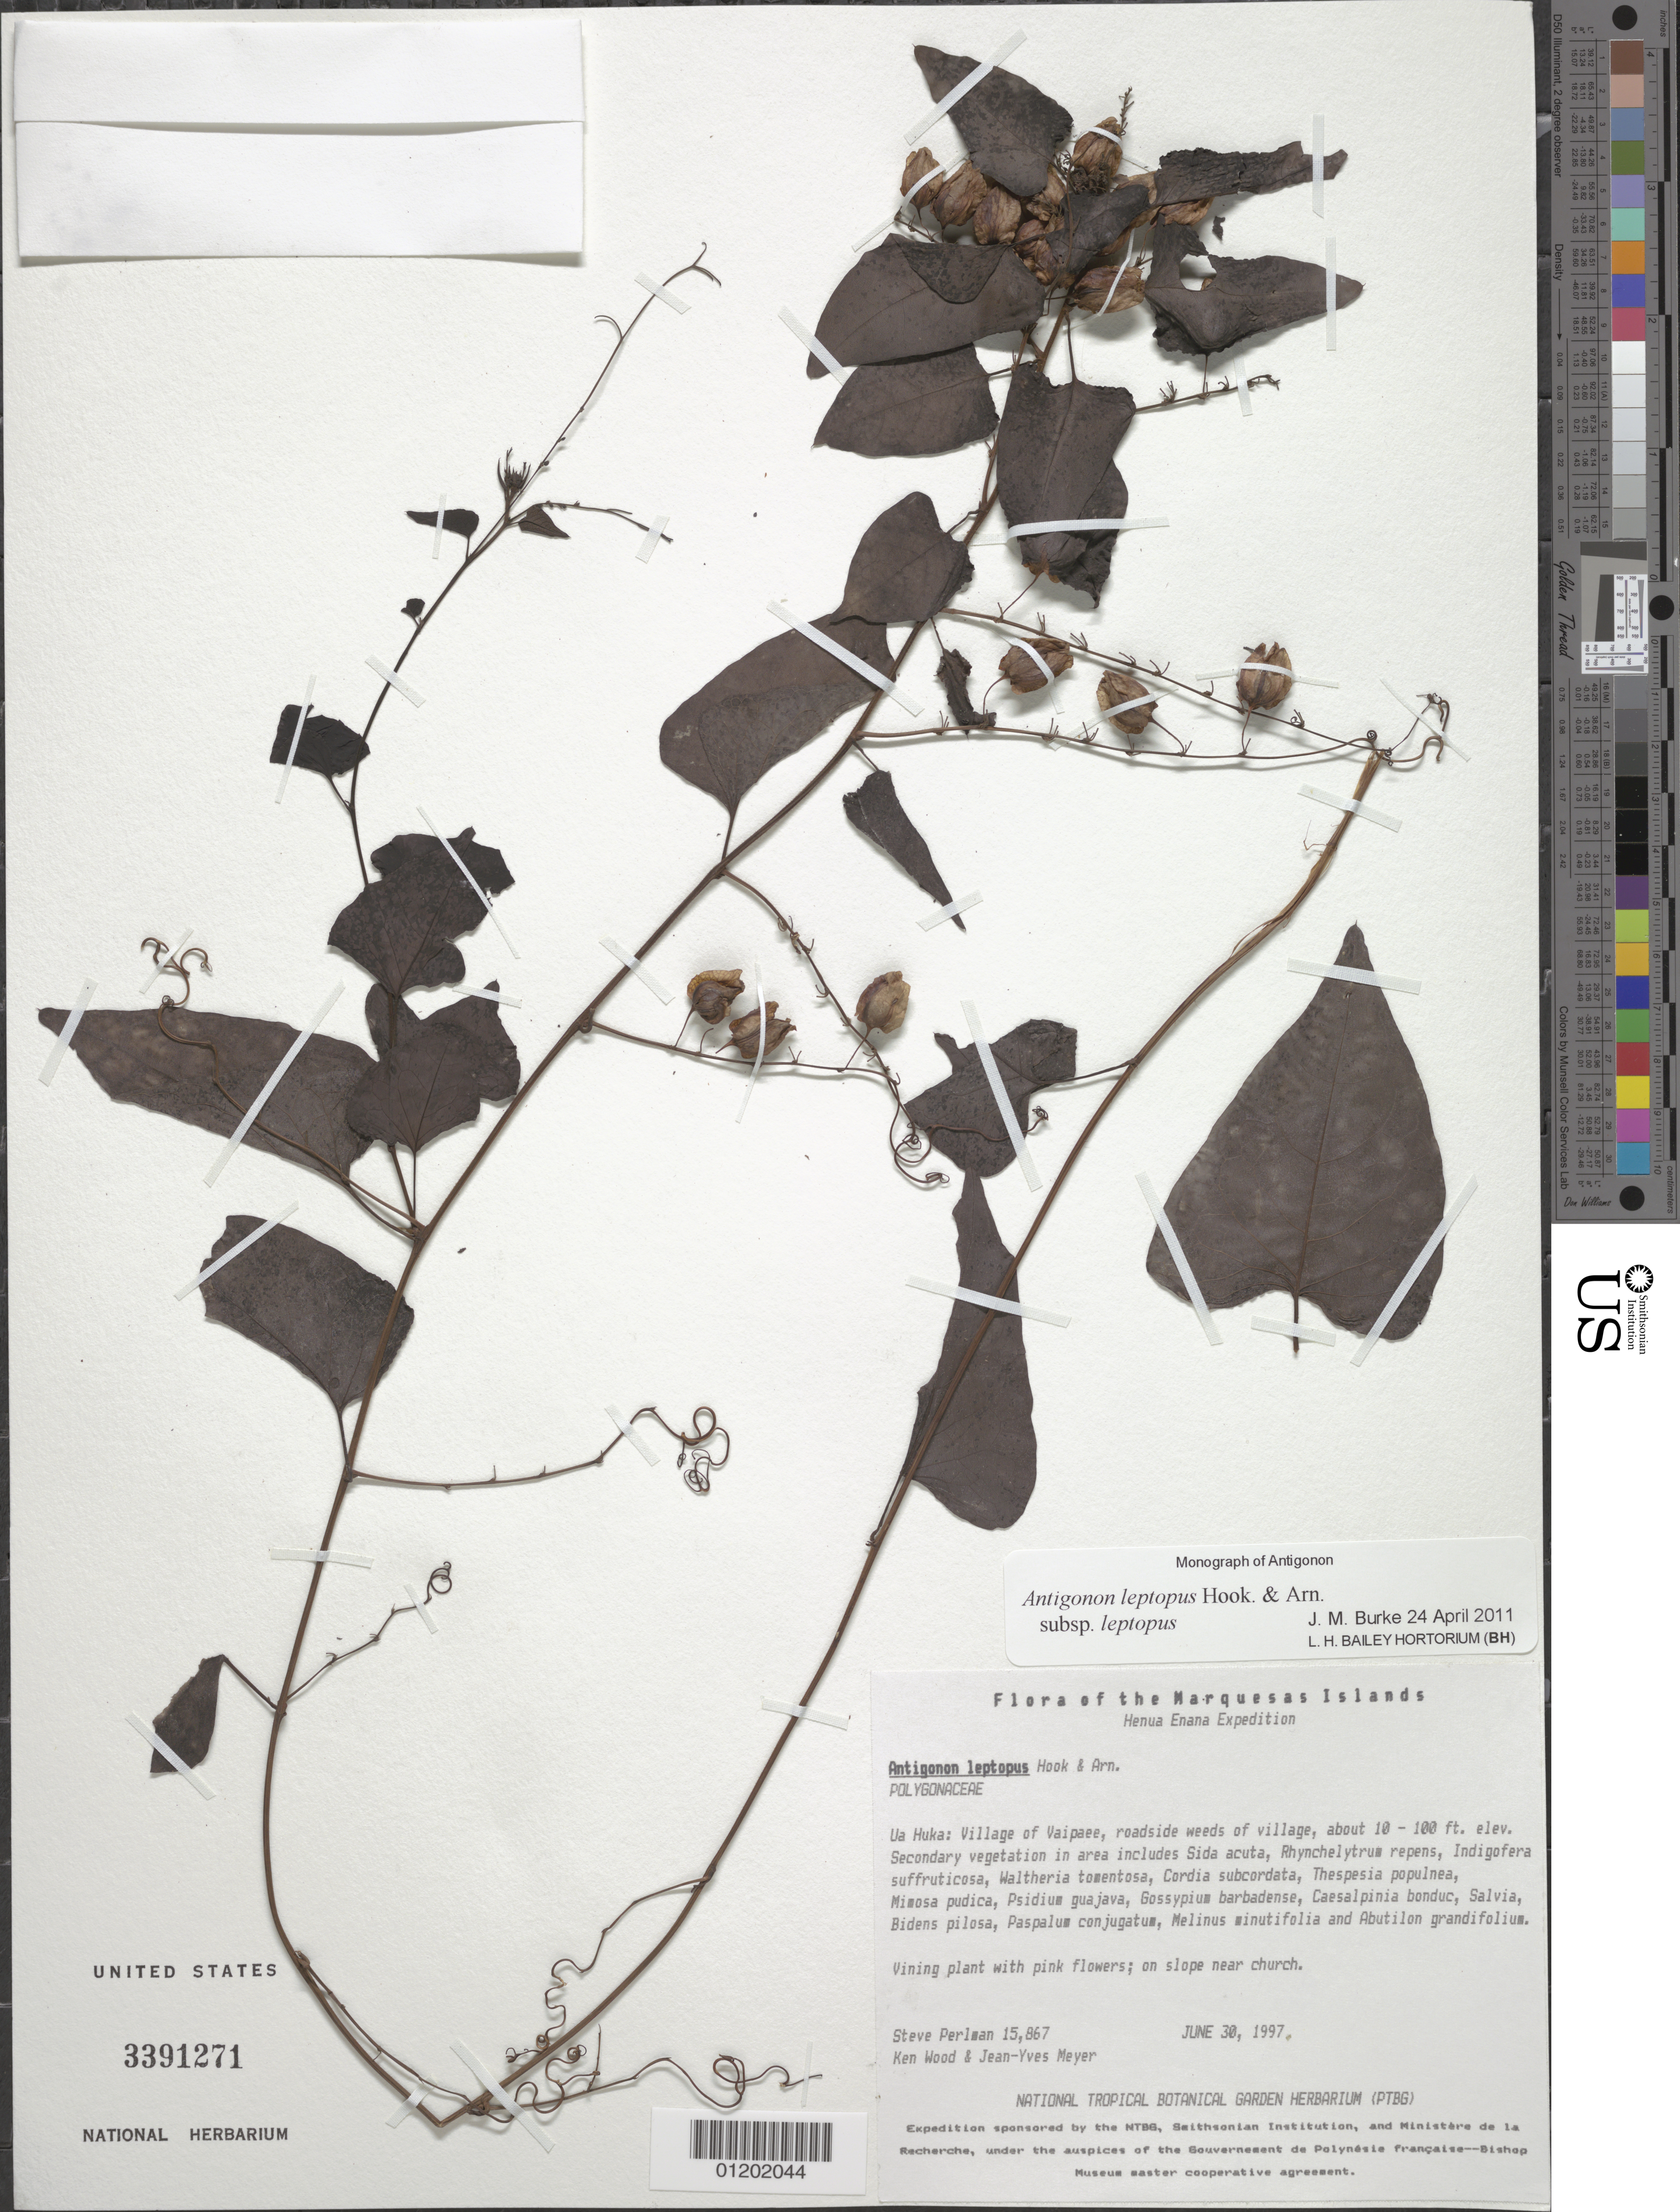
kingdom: Plantae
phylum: Tracheophyta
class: Magnoliopsida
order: Caryophyllales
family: Polygonaceae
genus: Antigonon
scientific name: Antigonon leptopus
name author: Hook. & Arn.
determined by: Florence, J.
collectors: S. P. Perlman, K. R. Wood & J.-Y. Meyer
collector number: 15867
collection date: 1997-06-30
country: French Polynesia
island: Ua Huka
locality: Village of Vaipaee, on slope near church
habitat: Roadside weeds of village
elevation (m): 3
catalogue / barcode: US 3391271